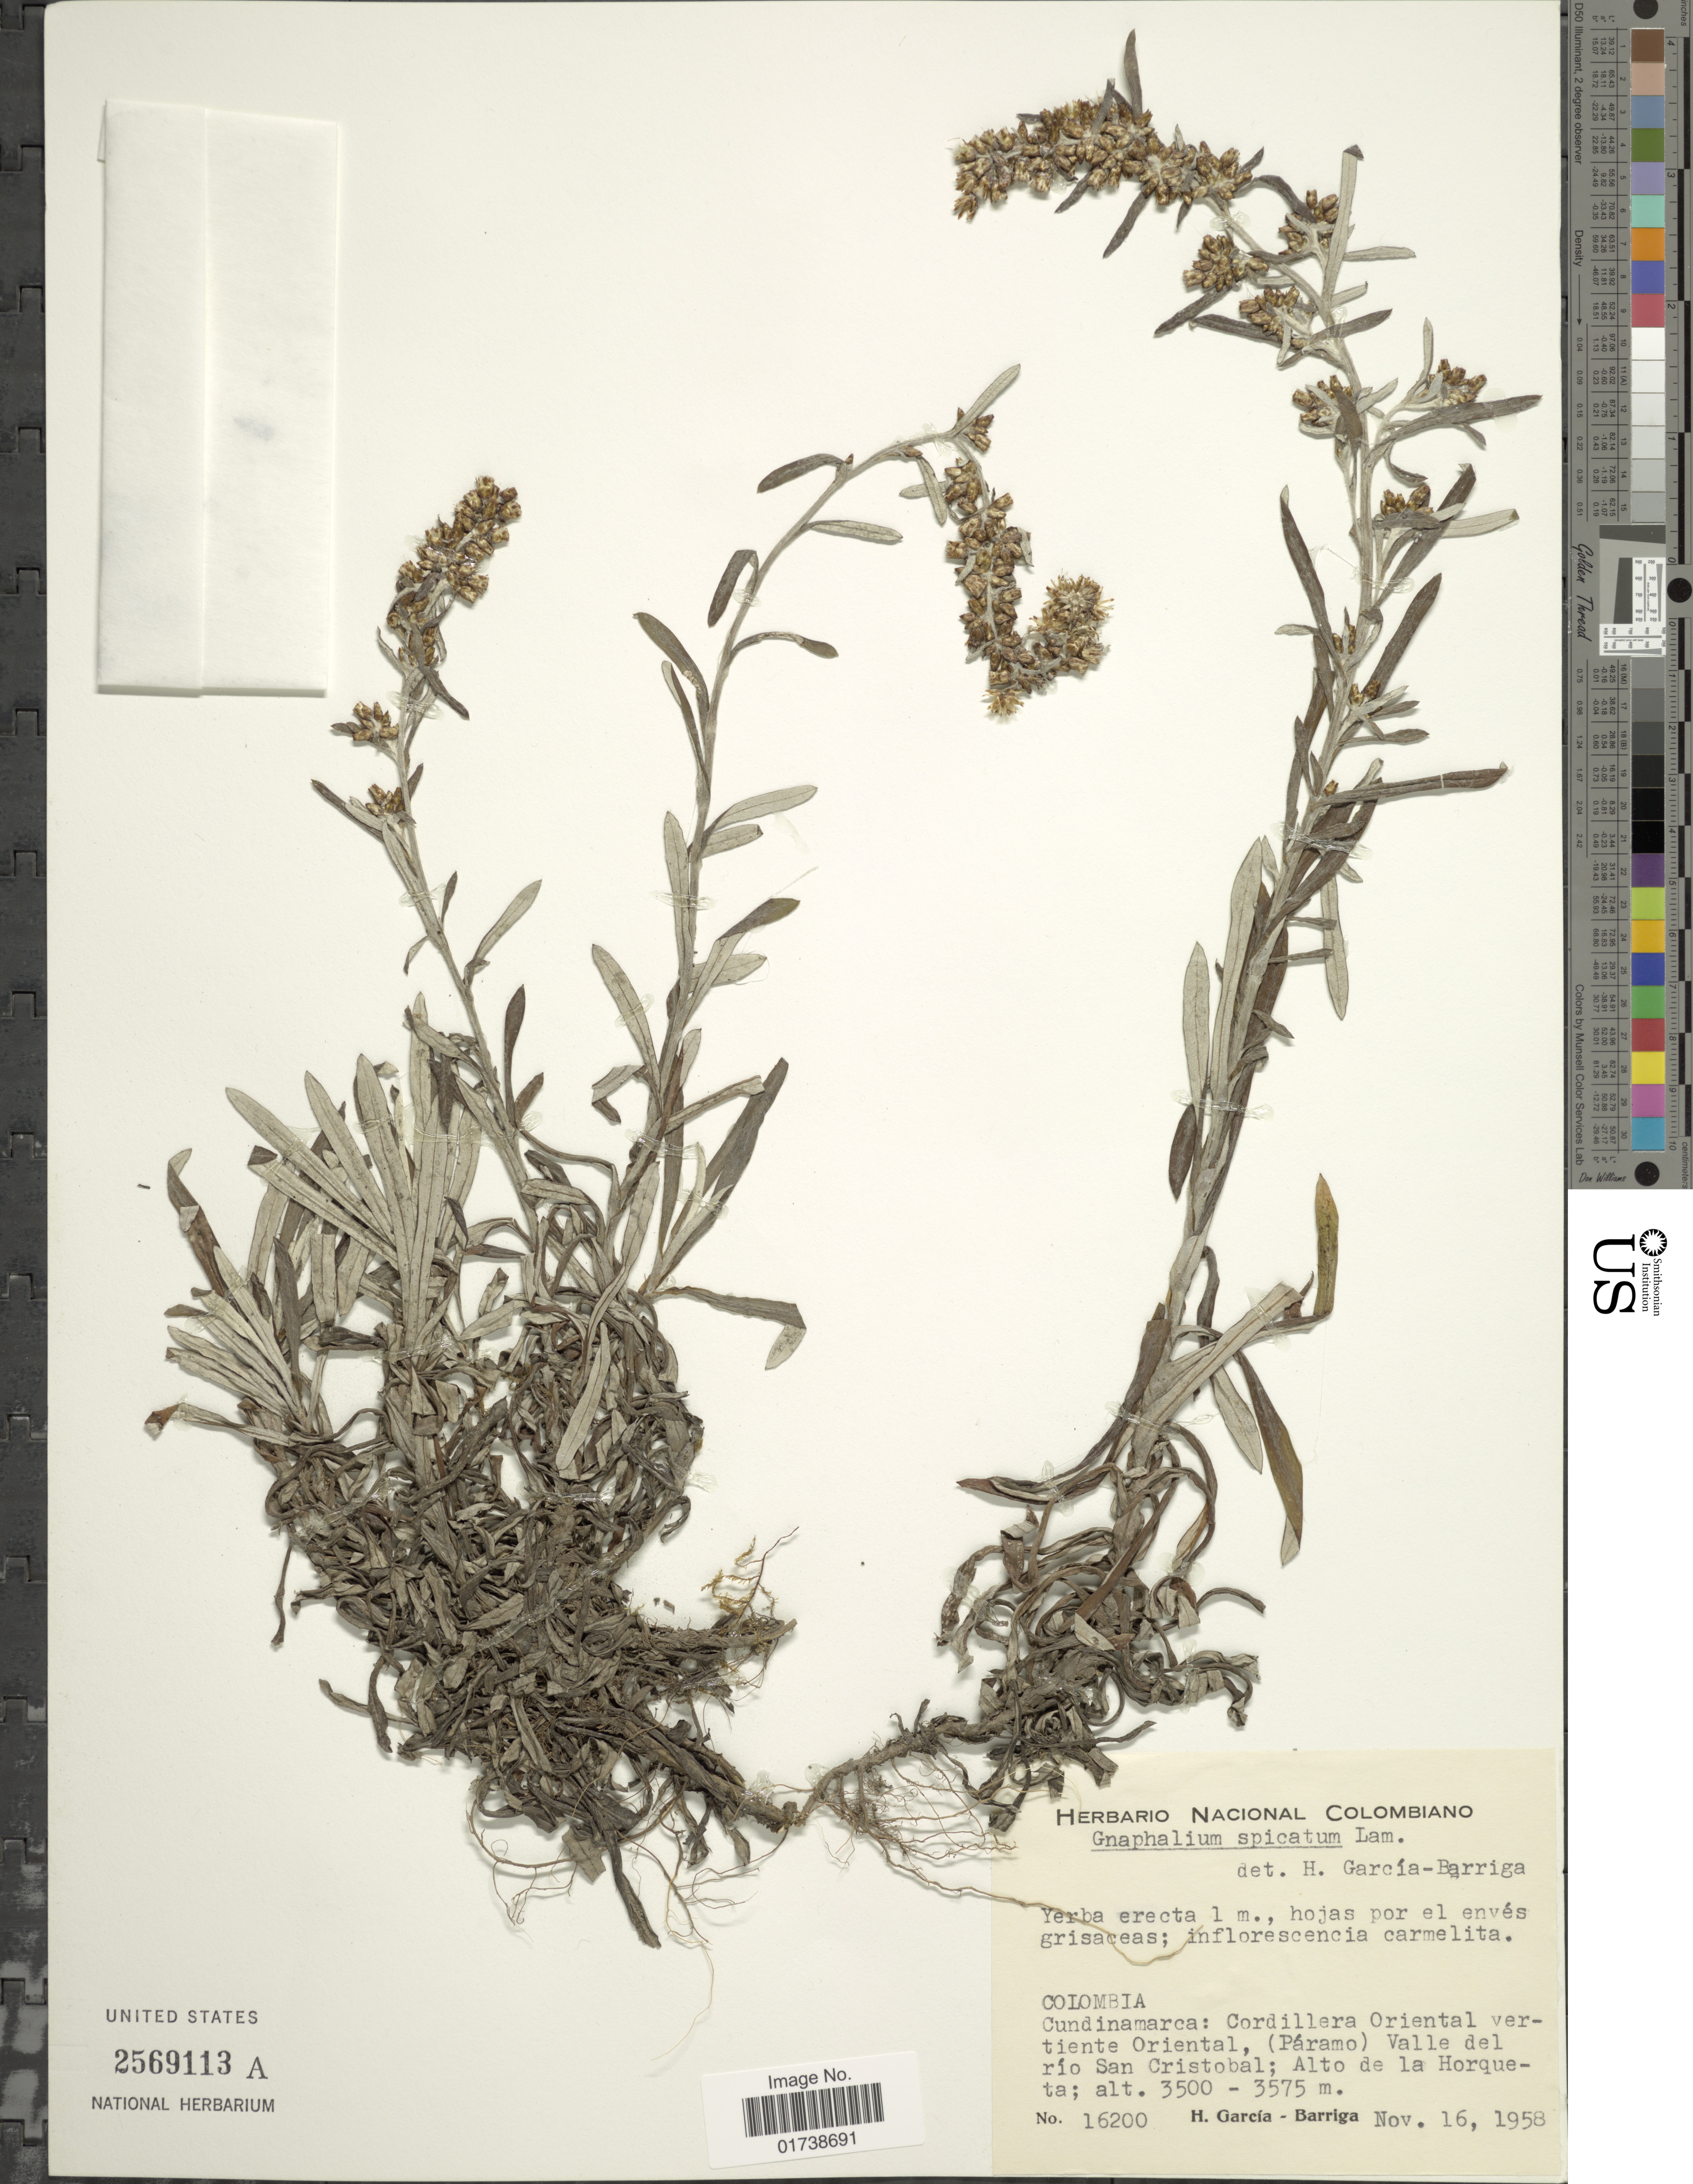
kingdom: Plantae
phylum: Tracheophyta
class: Magnoliopsida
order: Asterales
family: Asteraceae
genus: Gamochaeta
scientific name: Gamochaeta spicata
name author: (Lam.) Cabrera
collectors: H. García Barriga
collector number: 16200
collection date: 1958-11-16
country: Colombia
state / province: Cundinamarca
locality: Cordillera Oriental vertiente Oriental, (Paramo) Valle del rio San Cristobal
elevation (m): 3500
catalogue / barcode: US 2569113A